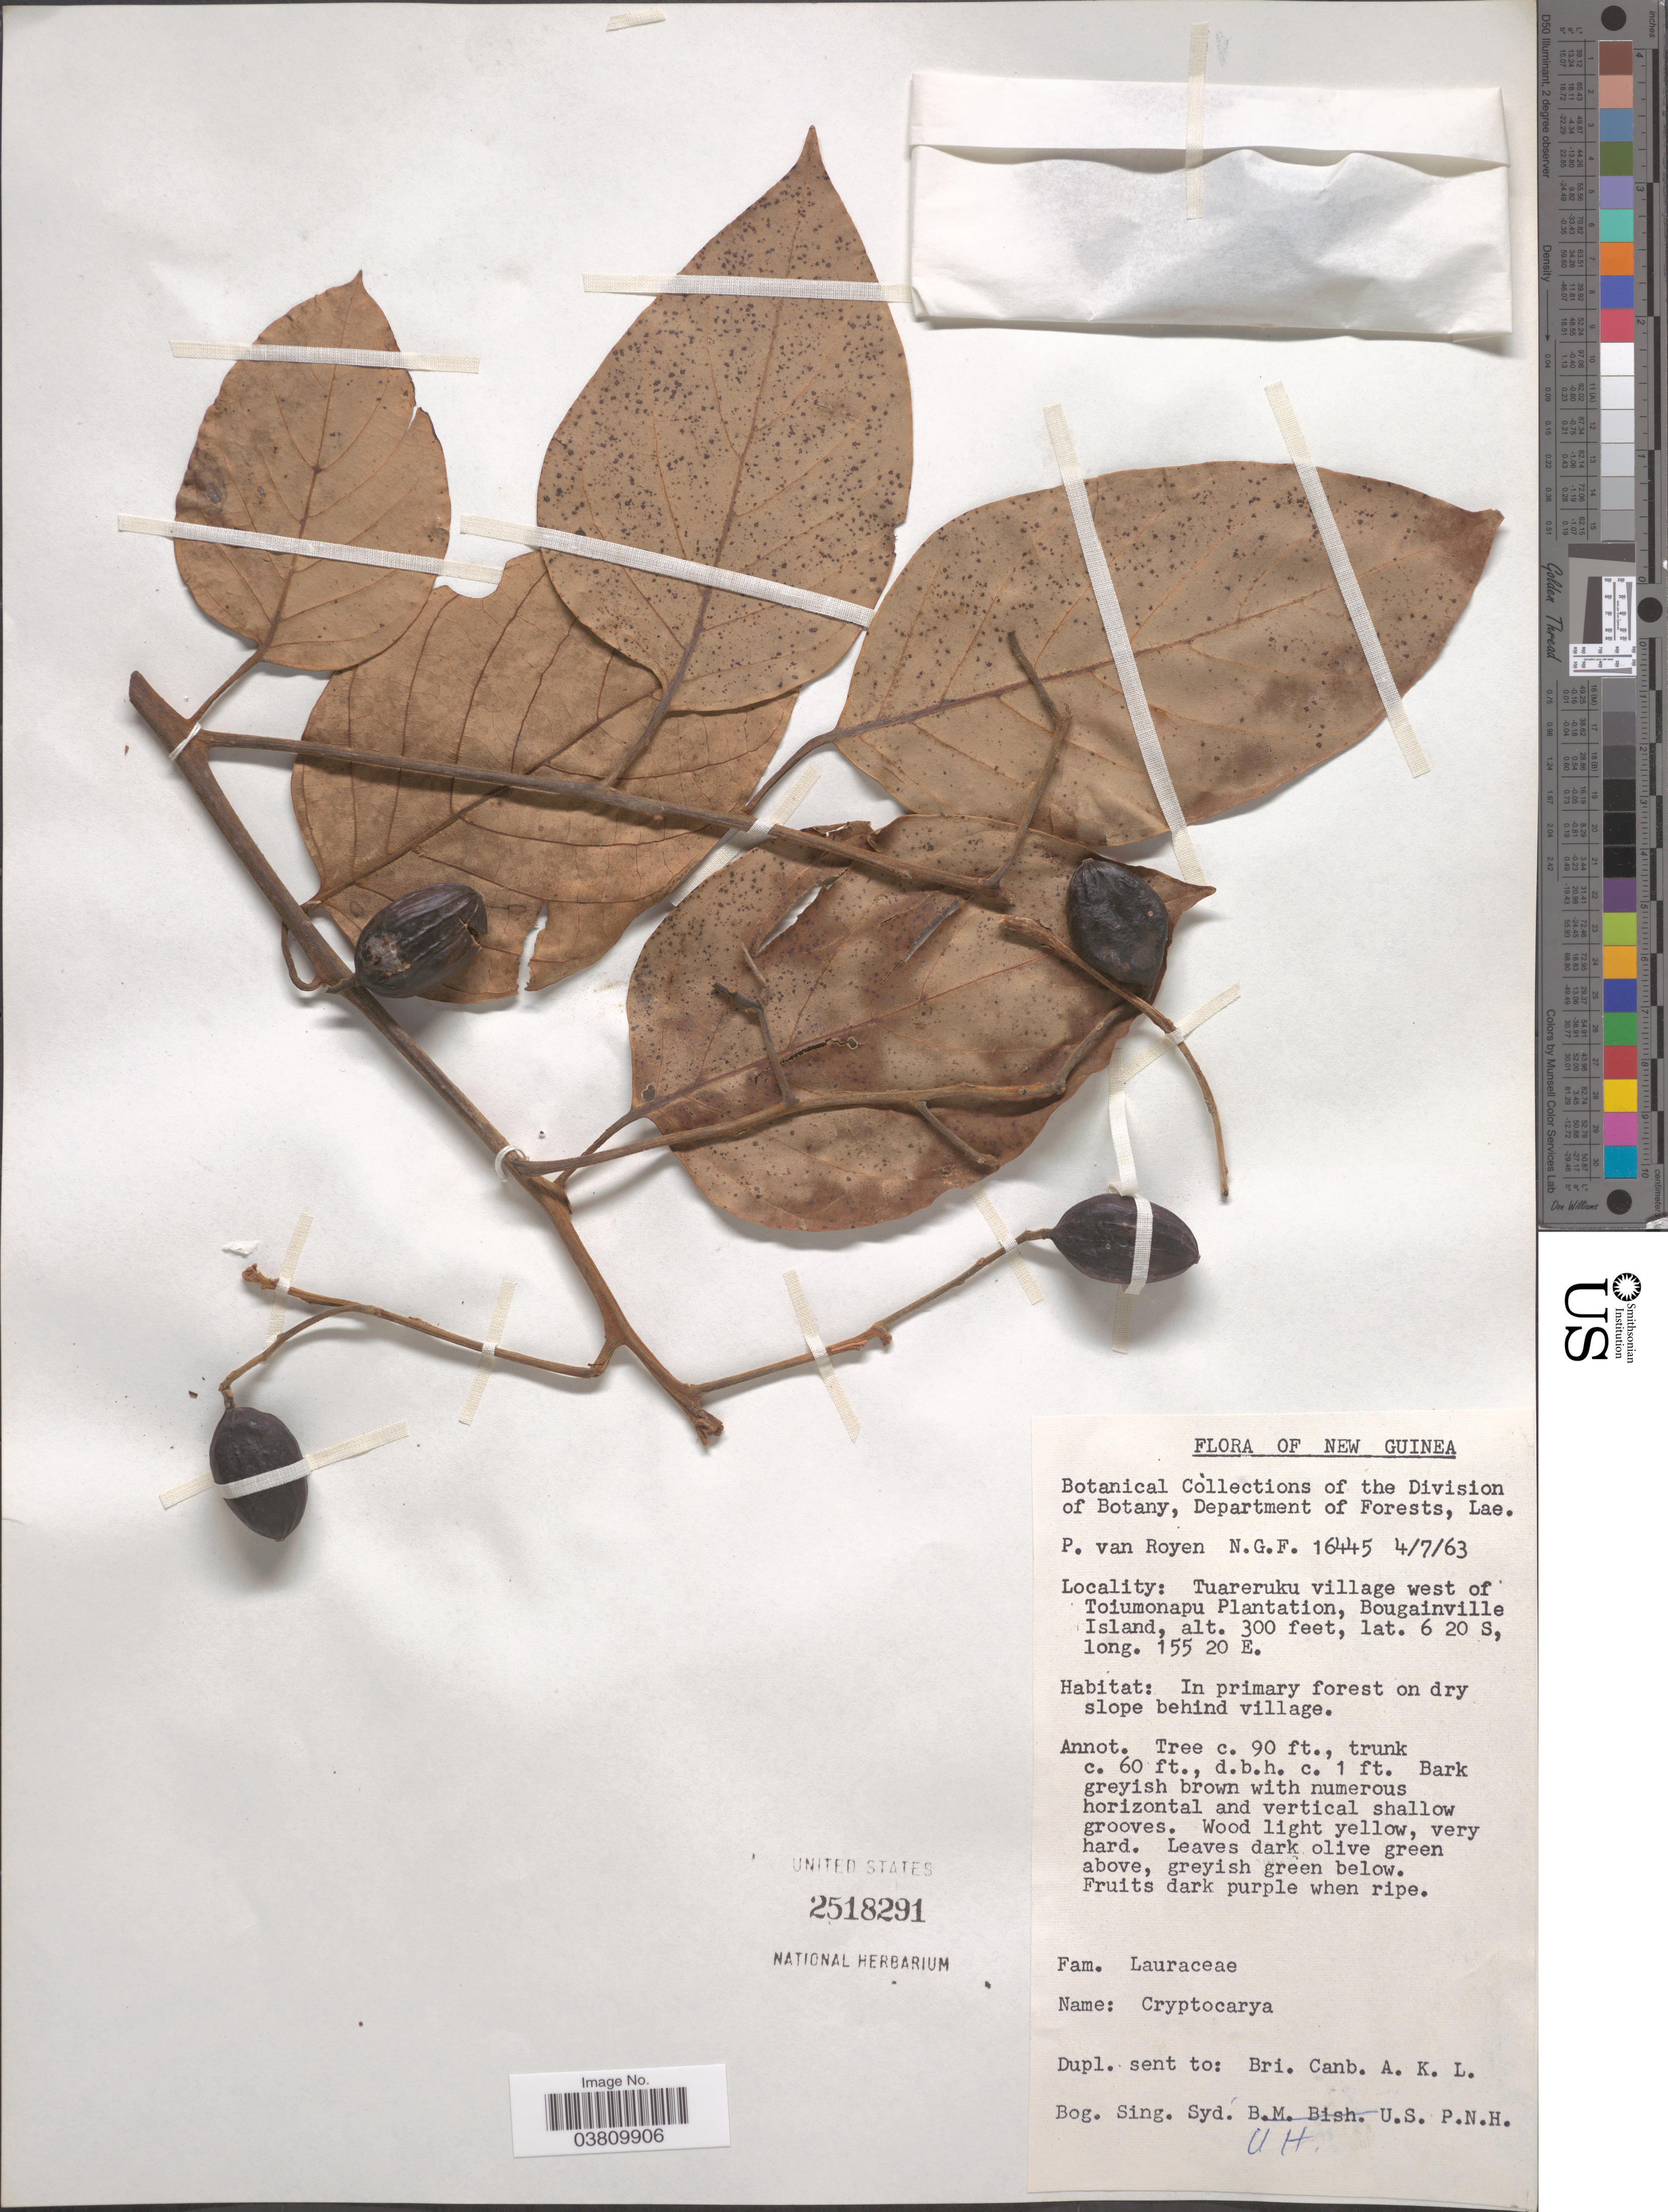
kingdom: Plantae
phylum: Tracheophyta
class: Magnoliopsida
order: Laurales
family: Lauraceae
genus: Cryptocarya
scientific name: Cryptocarya sp.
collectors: P. van Royen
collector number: NGF 16445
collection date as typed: Transcribed d/m/y: 4/7/63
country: Papua New Guinea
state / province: Bougainville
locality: New Guinea. Tuareruku village west of Toiumonapu Plantation, Bougainville Island.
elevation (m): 91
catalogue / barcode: US 2518291